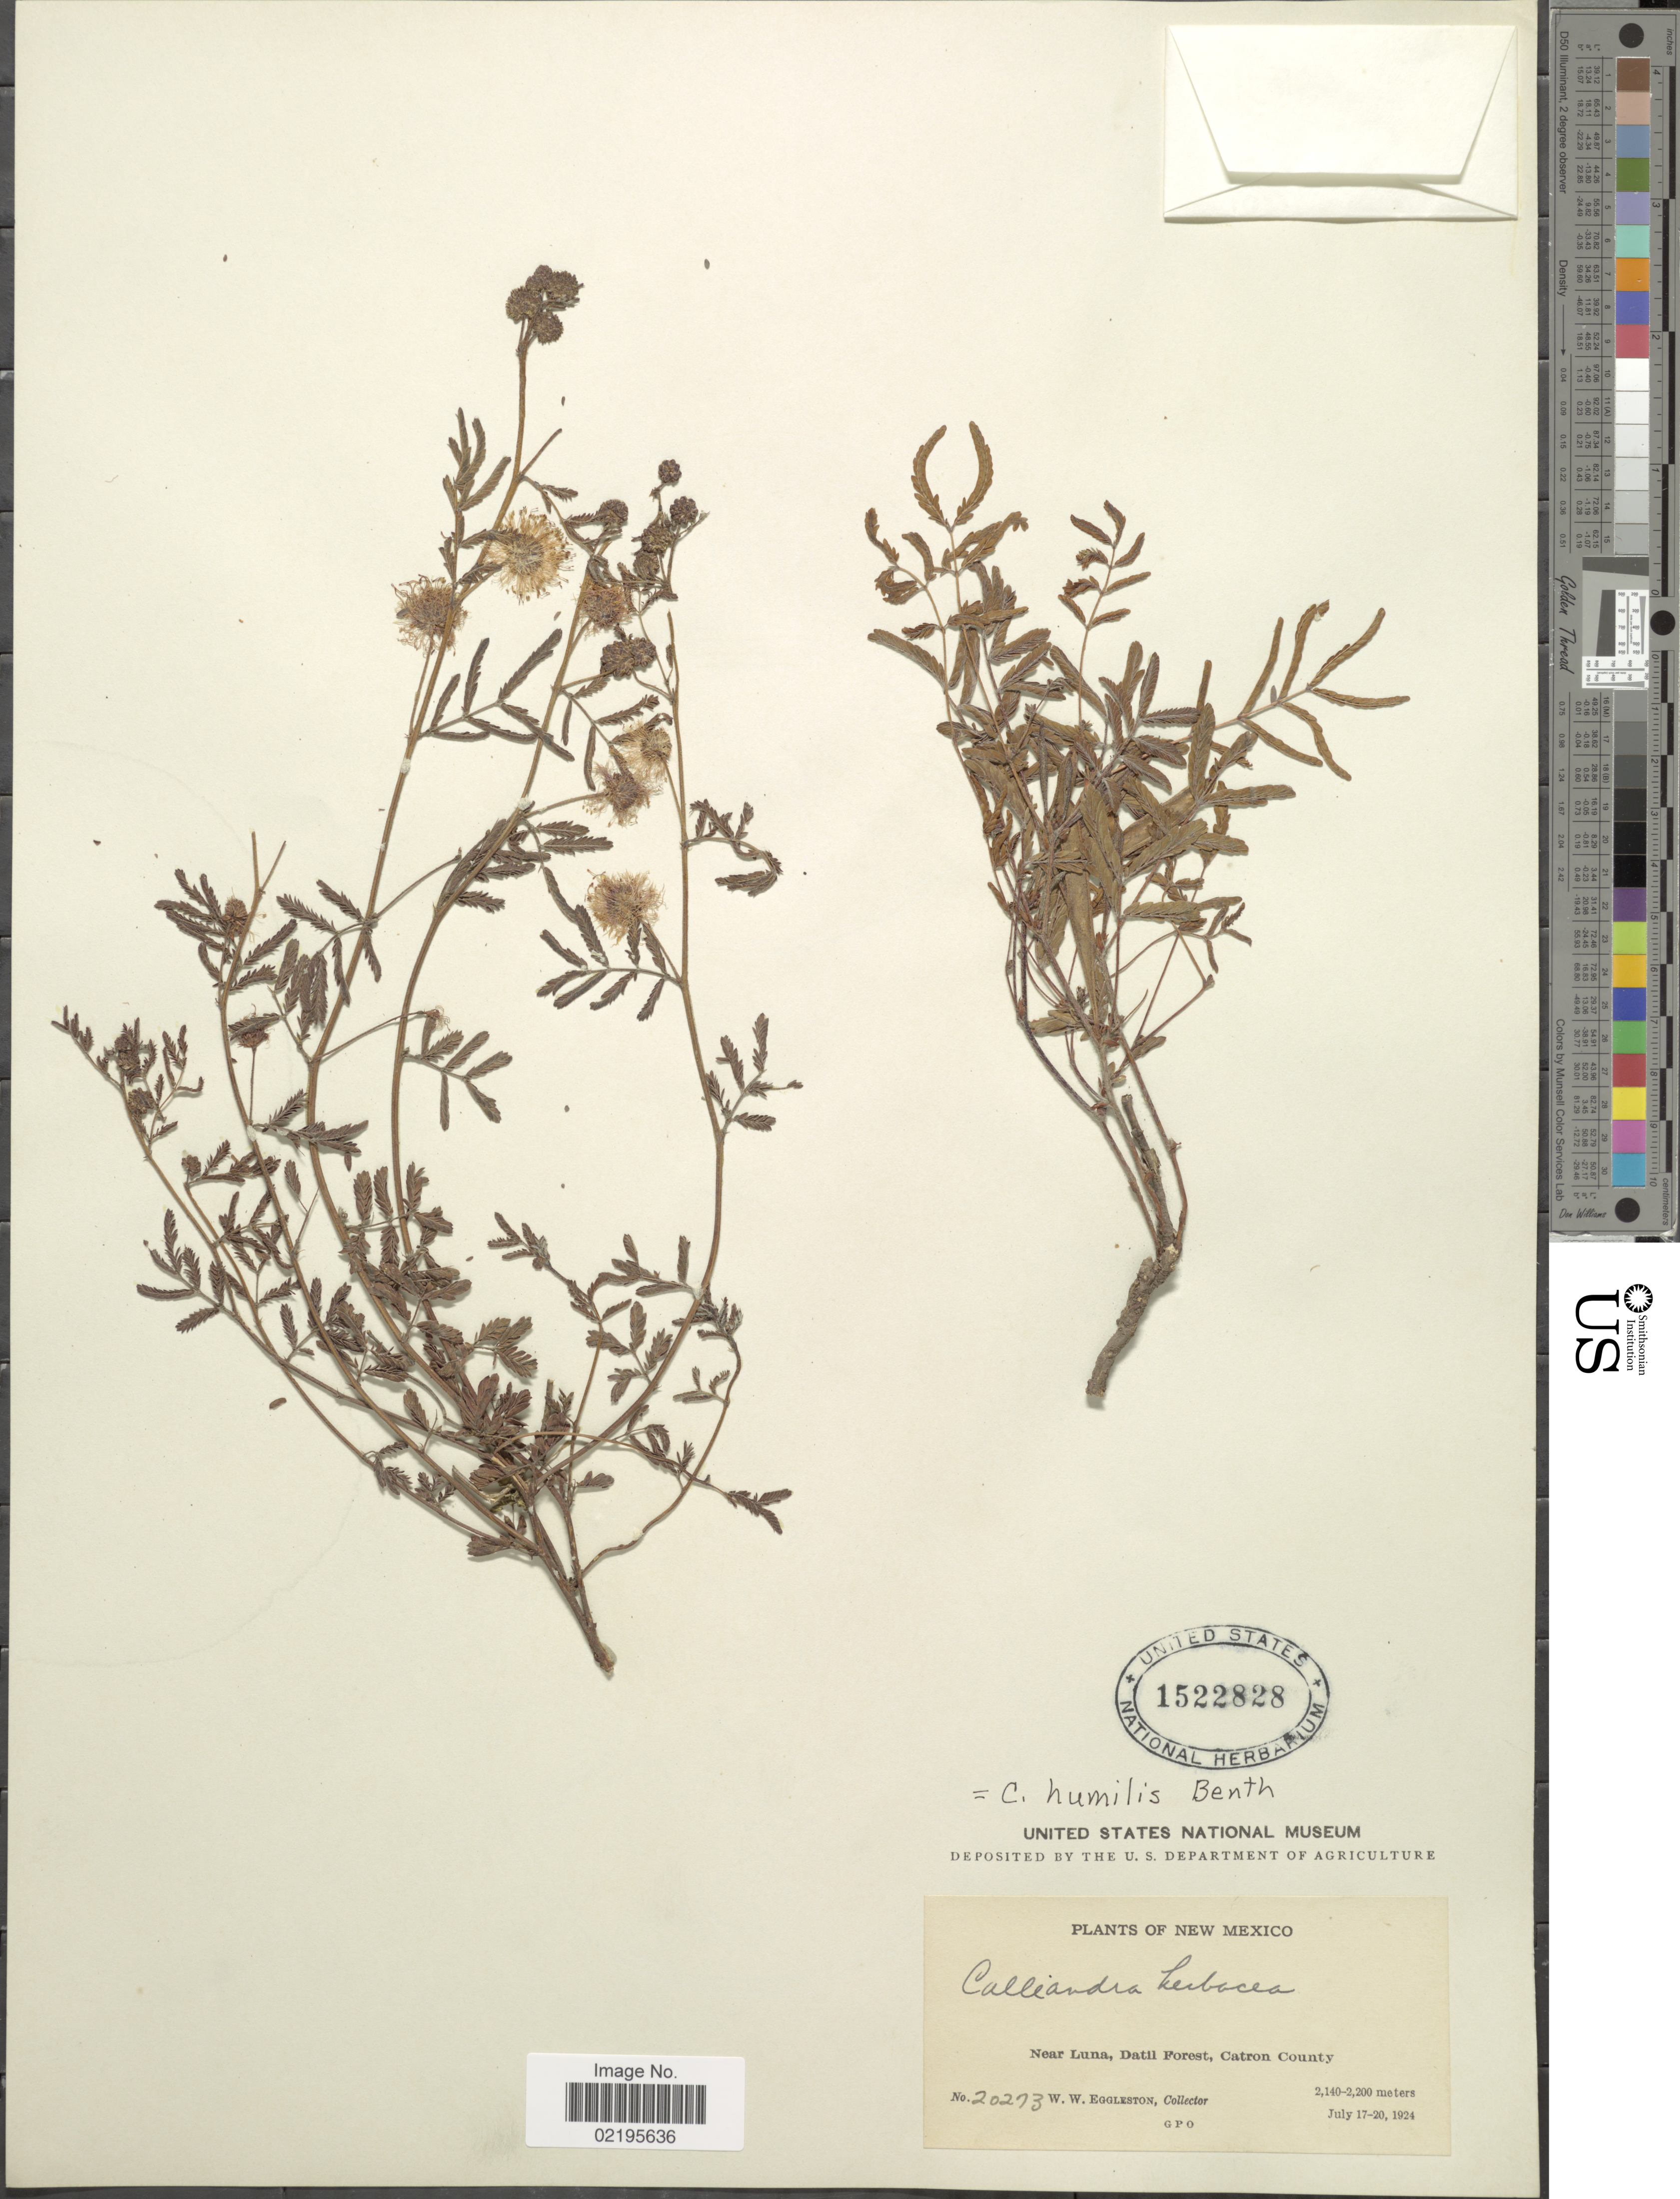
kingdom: Plantae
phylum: Tracheophyta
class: Magnoliopsida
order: Fabales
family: Fabaceae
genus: Calliandra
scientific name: Calliandra humilis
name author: Benth.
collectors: W. W. Eggleston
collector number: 20273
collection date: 1924-07-17/1924-07-20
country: United States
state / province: New Mexico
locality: Near Luna, Datil Forest, Catron County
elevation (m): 2140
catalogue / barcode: US 1522828